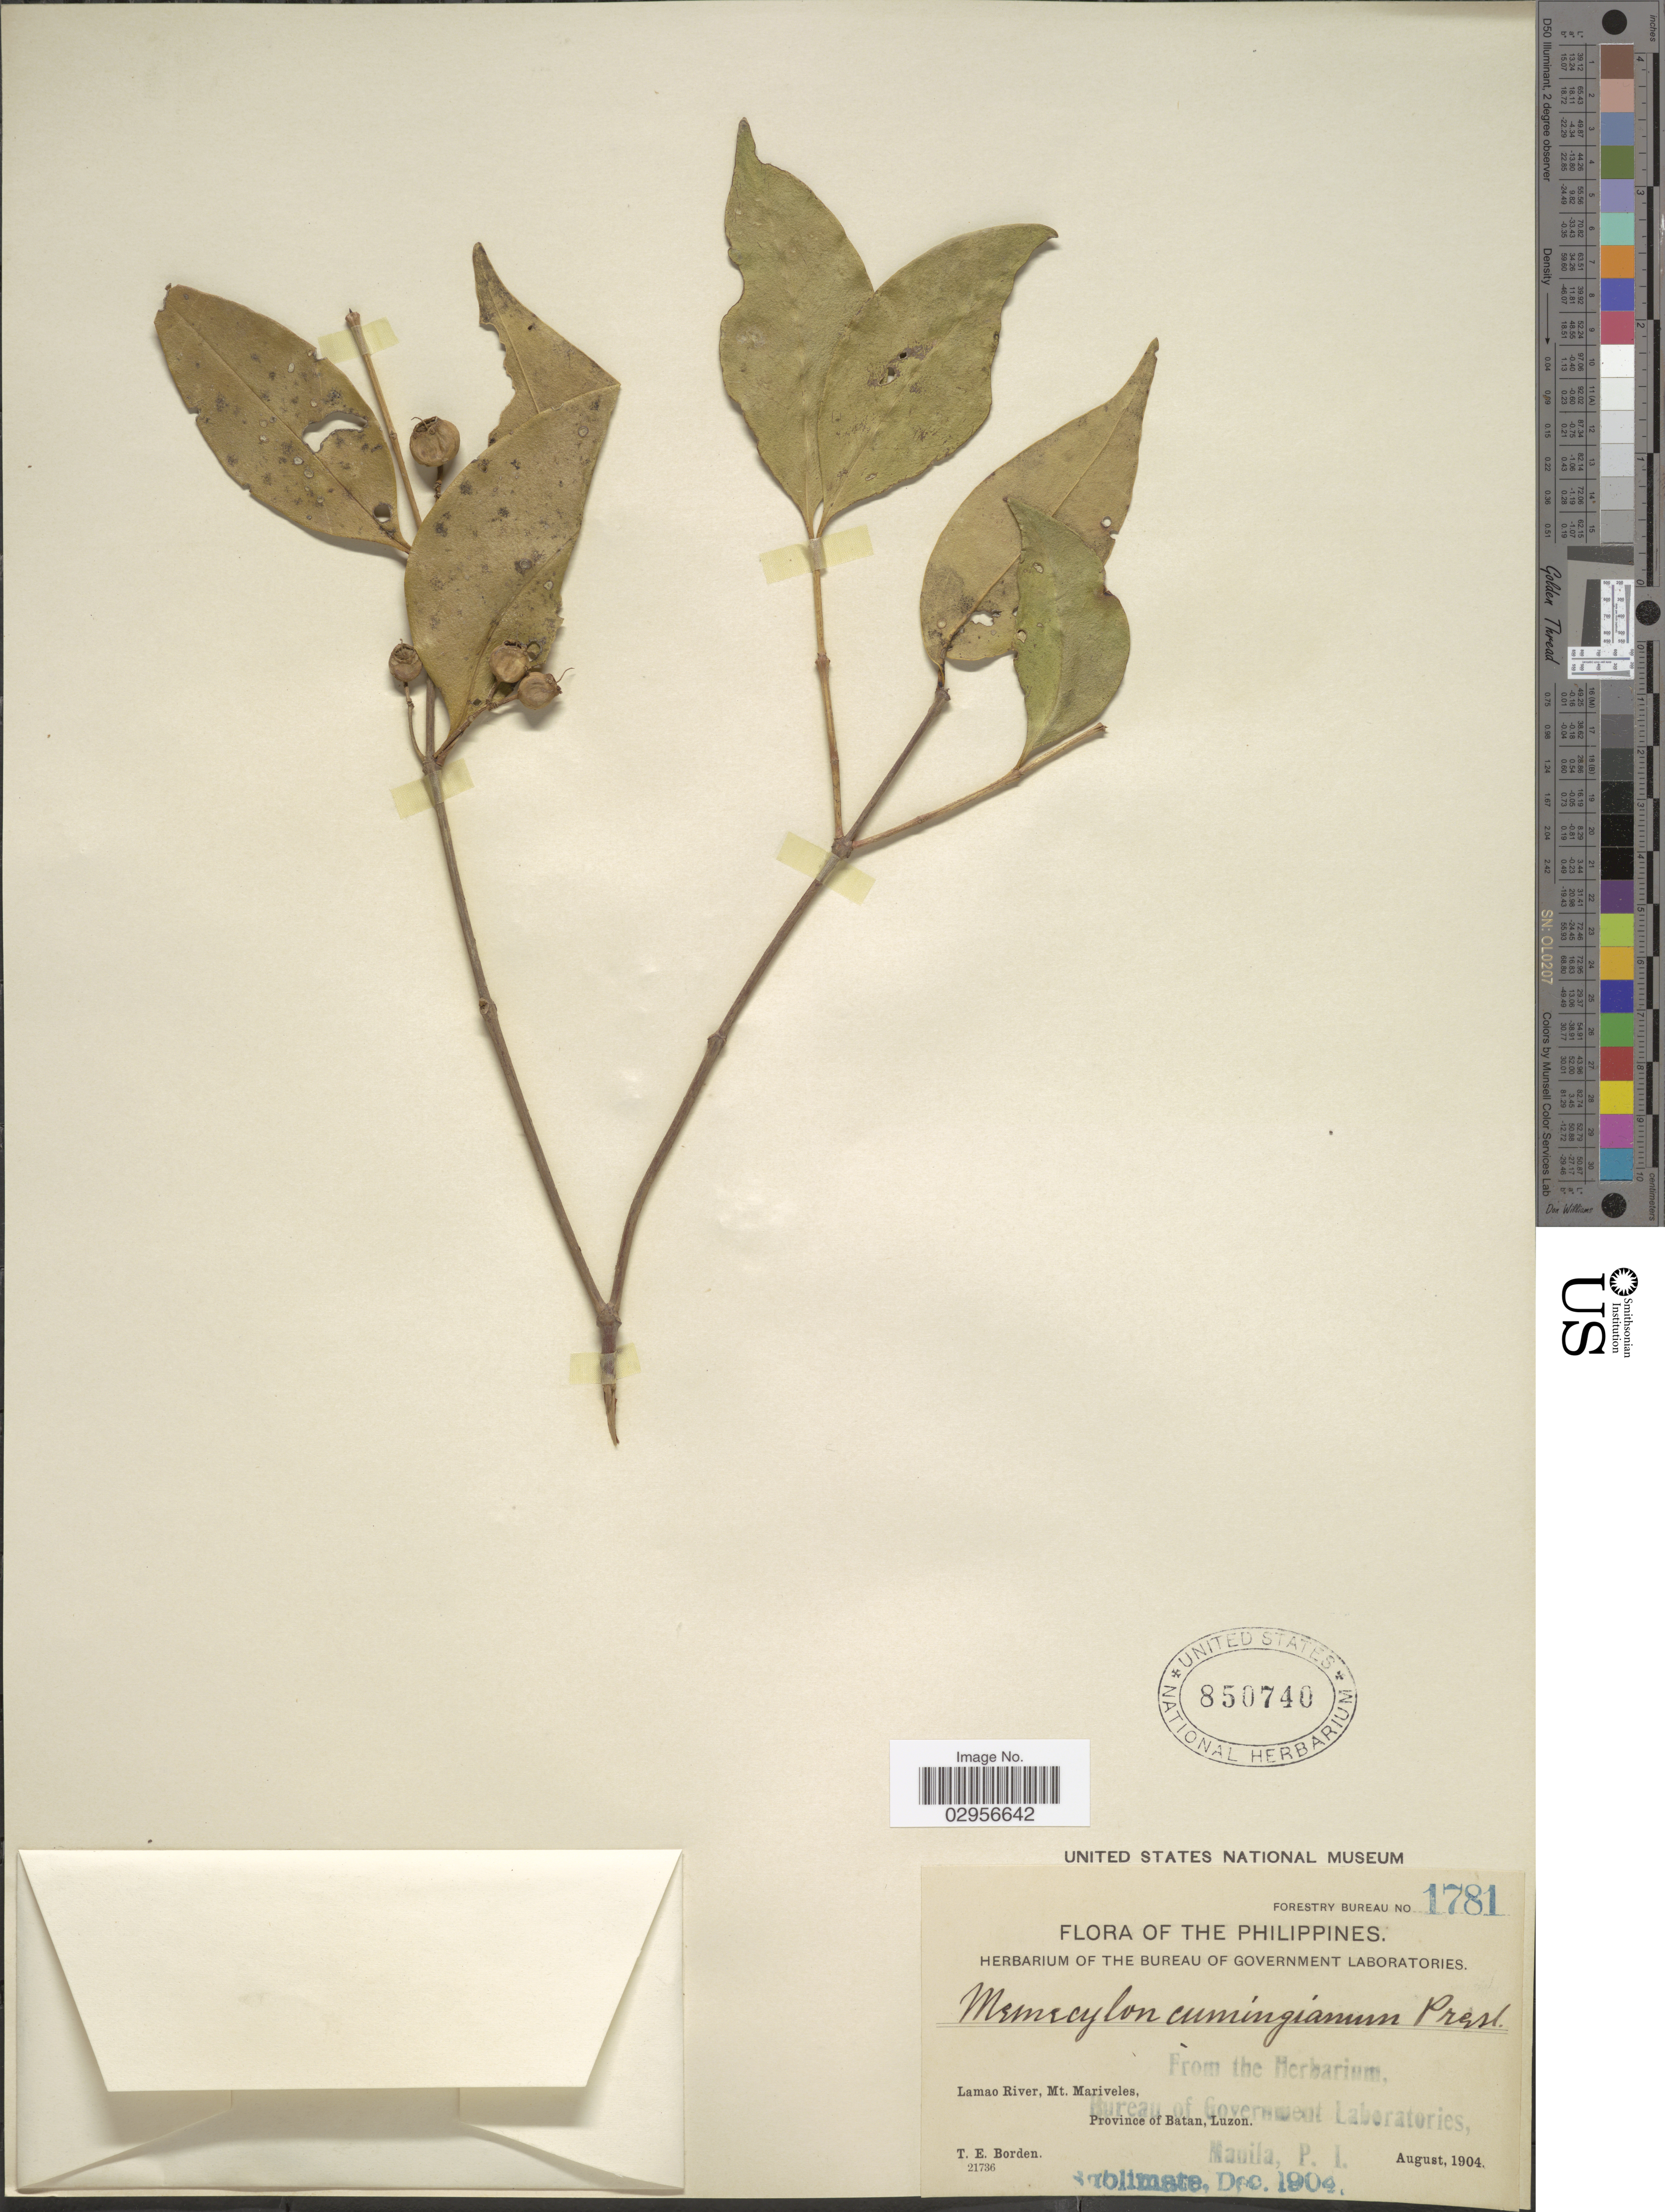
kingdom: Plantae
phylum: Tracheophyta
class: Magnoliopsida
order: Myrtales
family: Melastomataceae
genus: Memecylon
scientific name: Memecylon lanceolatum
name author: Blanco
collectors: T. E. Borden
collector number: Forestry Bureau 1781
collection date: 1904-08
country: Philippines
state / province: Central Luzon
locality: Lamao River, Mt. Mariveles, Province of Batan, Luzon.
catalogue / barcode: US 850740